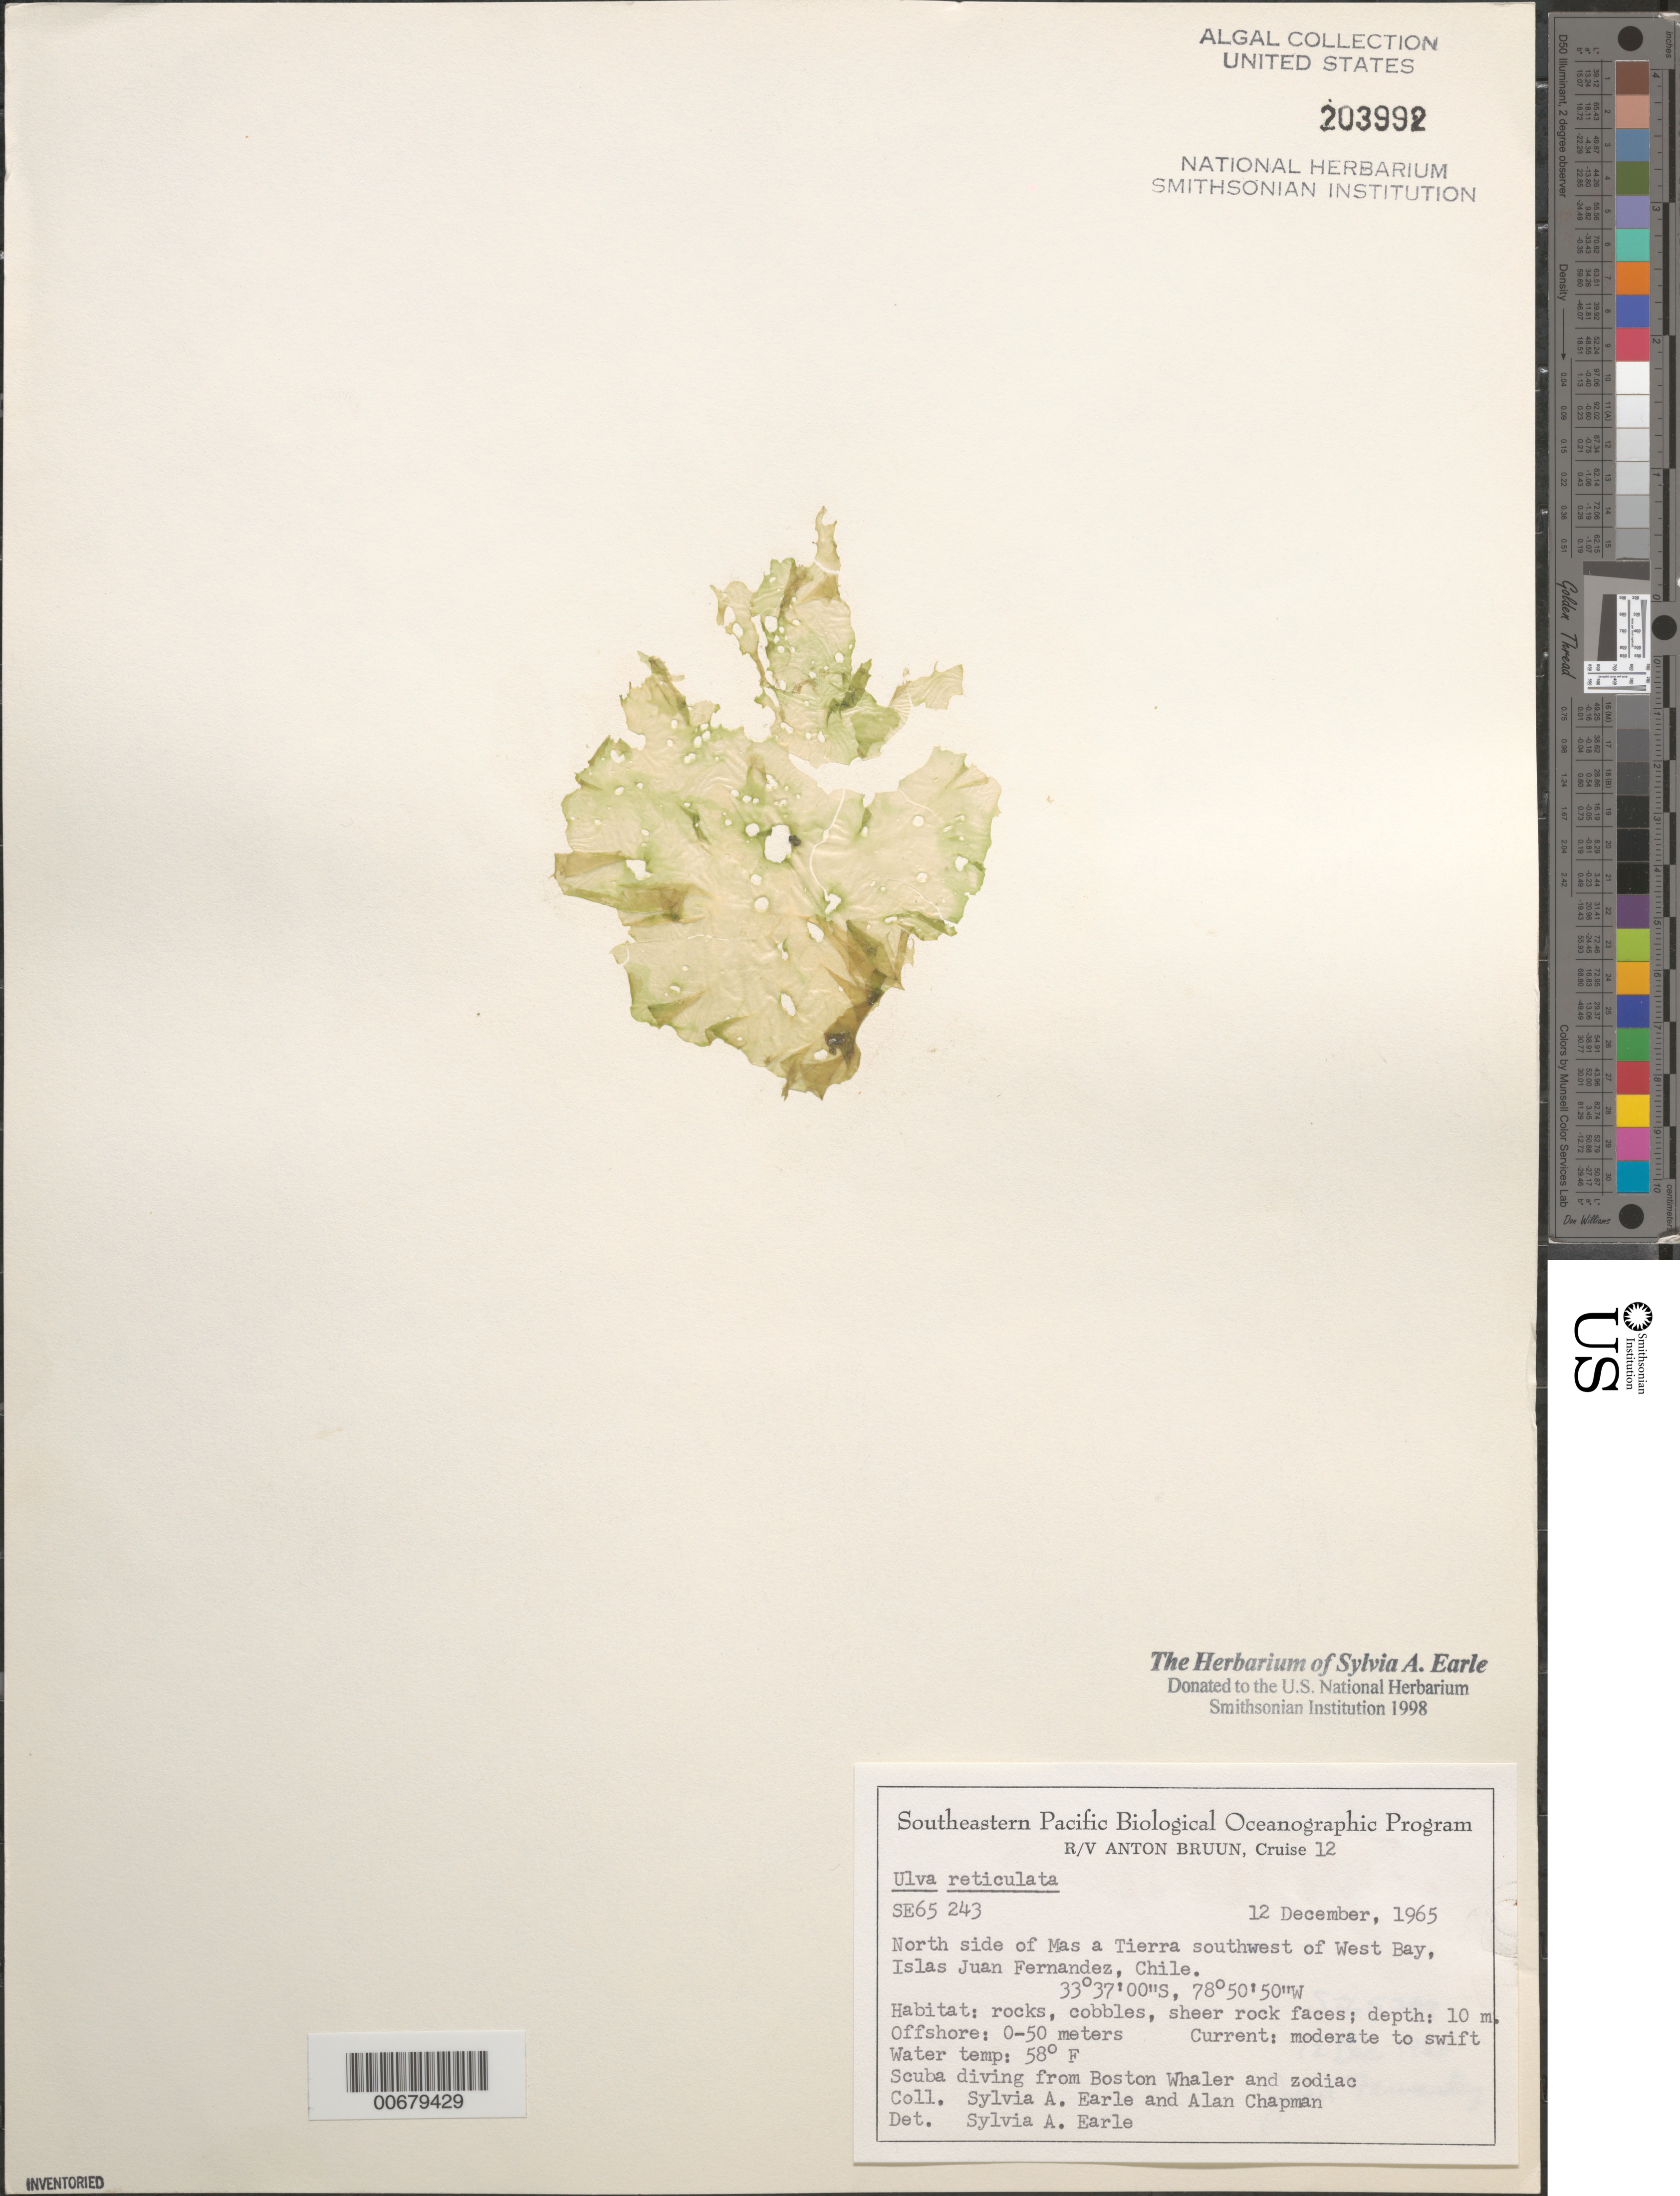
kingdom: Plantae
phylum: Chlorophyta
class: Ulvophyceae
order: Ulvales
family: Ulvaceae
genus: Ulva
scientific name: Ulva reticulata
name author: Forssk.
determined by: Earle, S. A.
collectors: S. A. Earle & A. Chapman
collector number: SE 65243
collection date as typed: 12 Dec 1965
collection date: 1965-12-12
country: Chile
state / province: Valparaíso (V)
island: Isla Más a Tierra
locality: Southwest of West Bay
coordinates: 33 37' 00" S, 78 50' 50" W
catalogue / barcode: US 203992